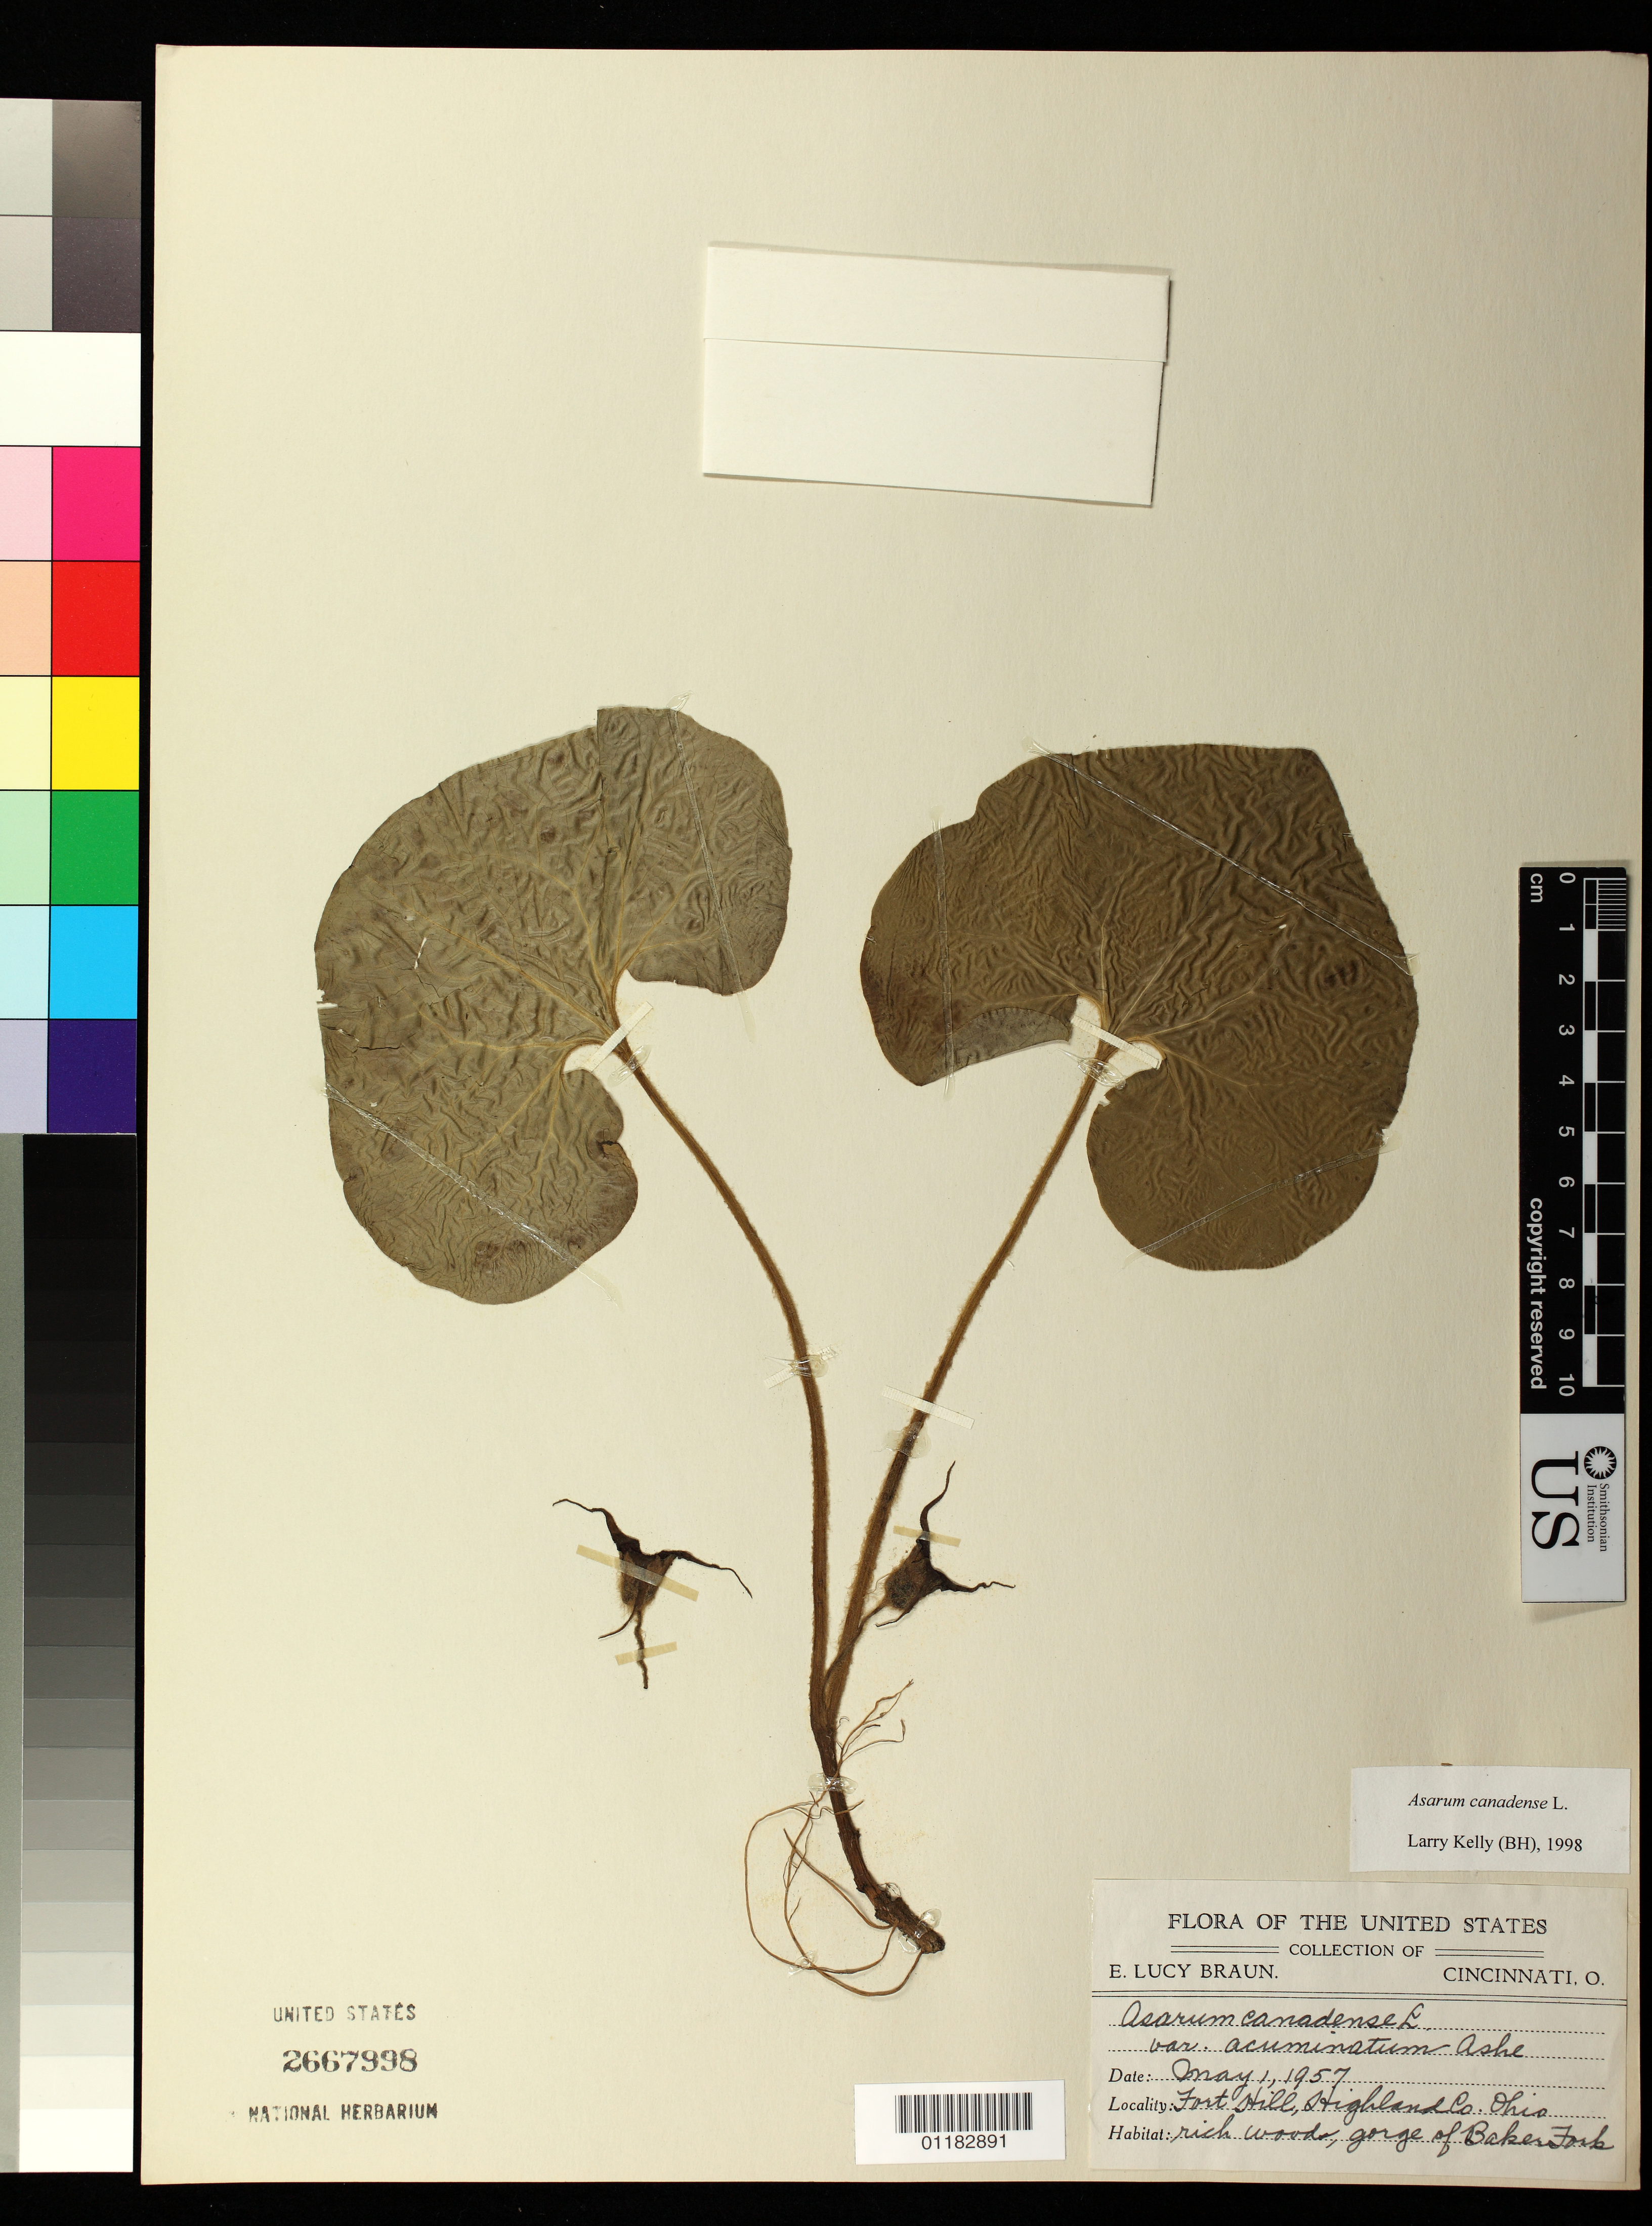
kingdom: Plantae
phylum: Tracheophyta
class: Magnoliopsida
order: Piperales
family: Aristolochiaceae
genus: Asarum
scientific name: Asarum canadense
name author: L.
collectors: E. L. Braun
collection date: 1957-05-01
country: United States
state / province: Ohio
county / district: Highland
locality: Fort Hill, Highland County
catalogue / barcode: US 2667998